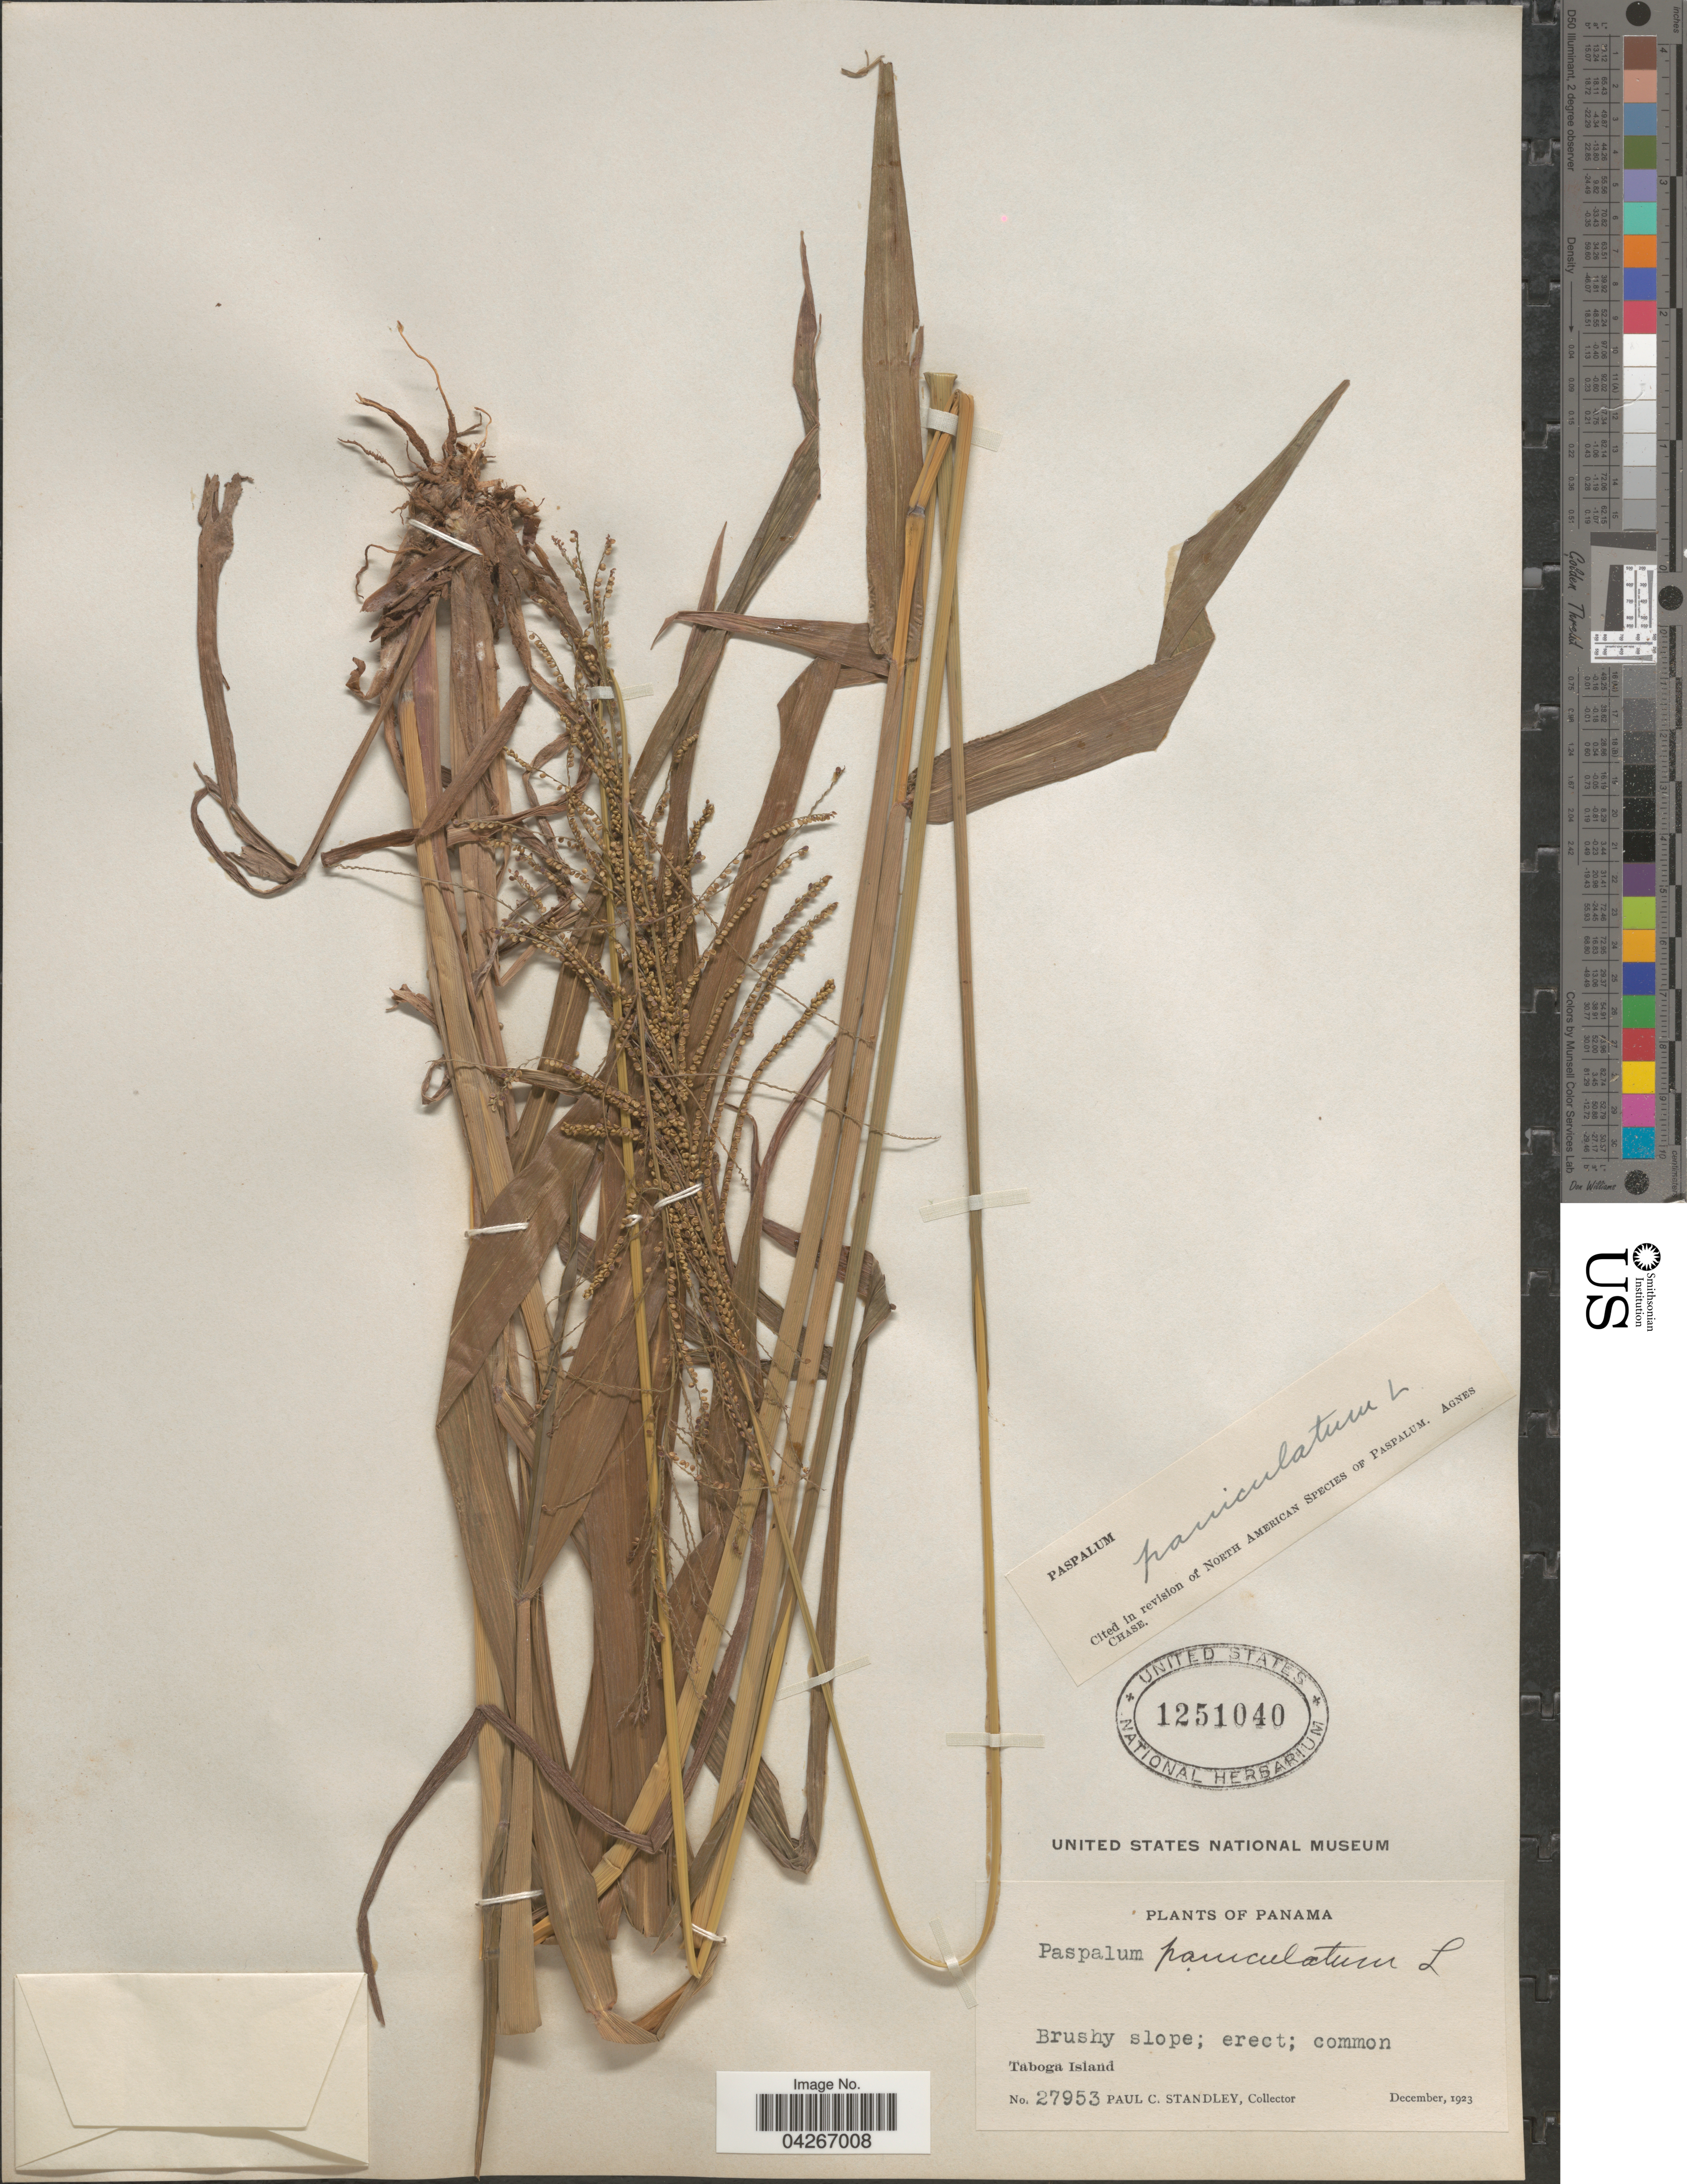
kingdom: Plantae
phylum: Tracheophyta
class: Liliopsida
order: Poales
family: Poaceae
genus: Paspalum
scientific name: Paspalum paniculatum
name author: L.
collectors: P. C. Standley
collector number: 27953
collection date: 1923-12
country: Panama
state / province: Panamá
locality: Taboga Island.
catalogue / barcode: US 1251040